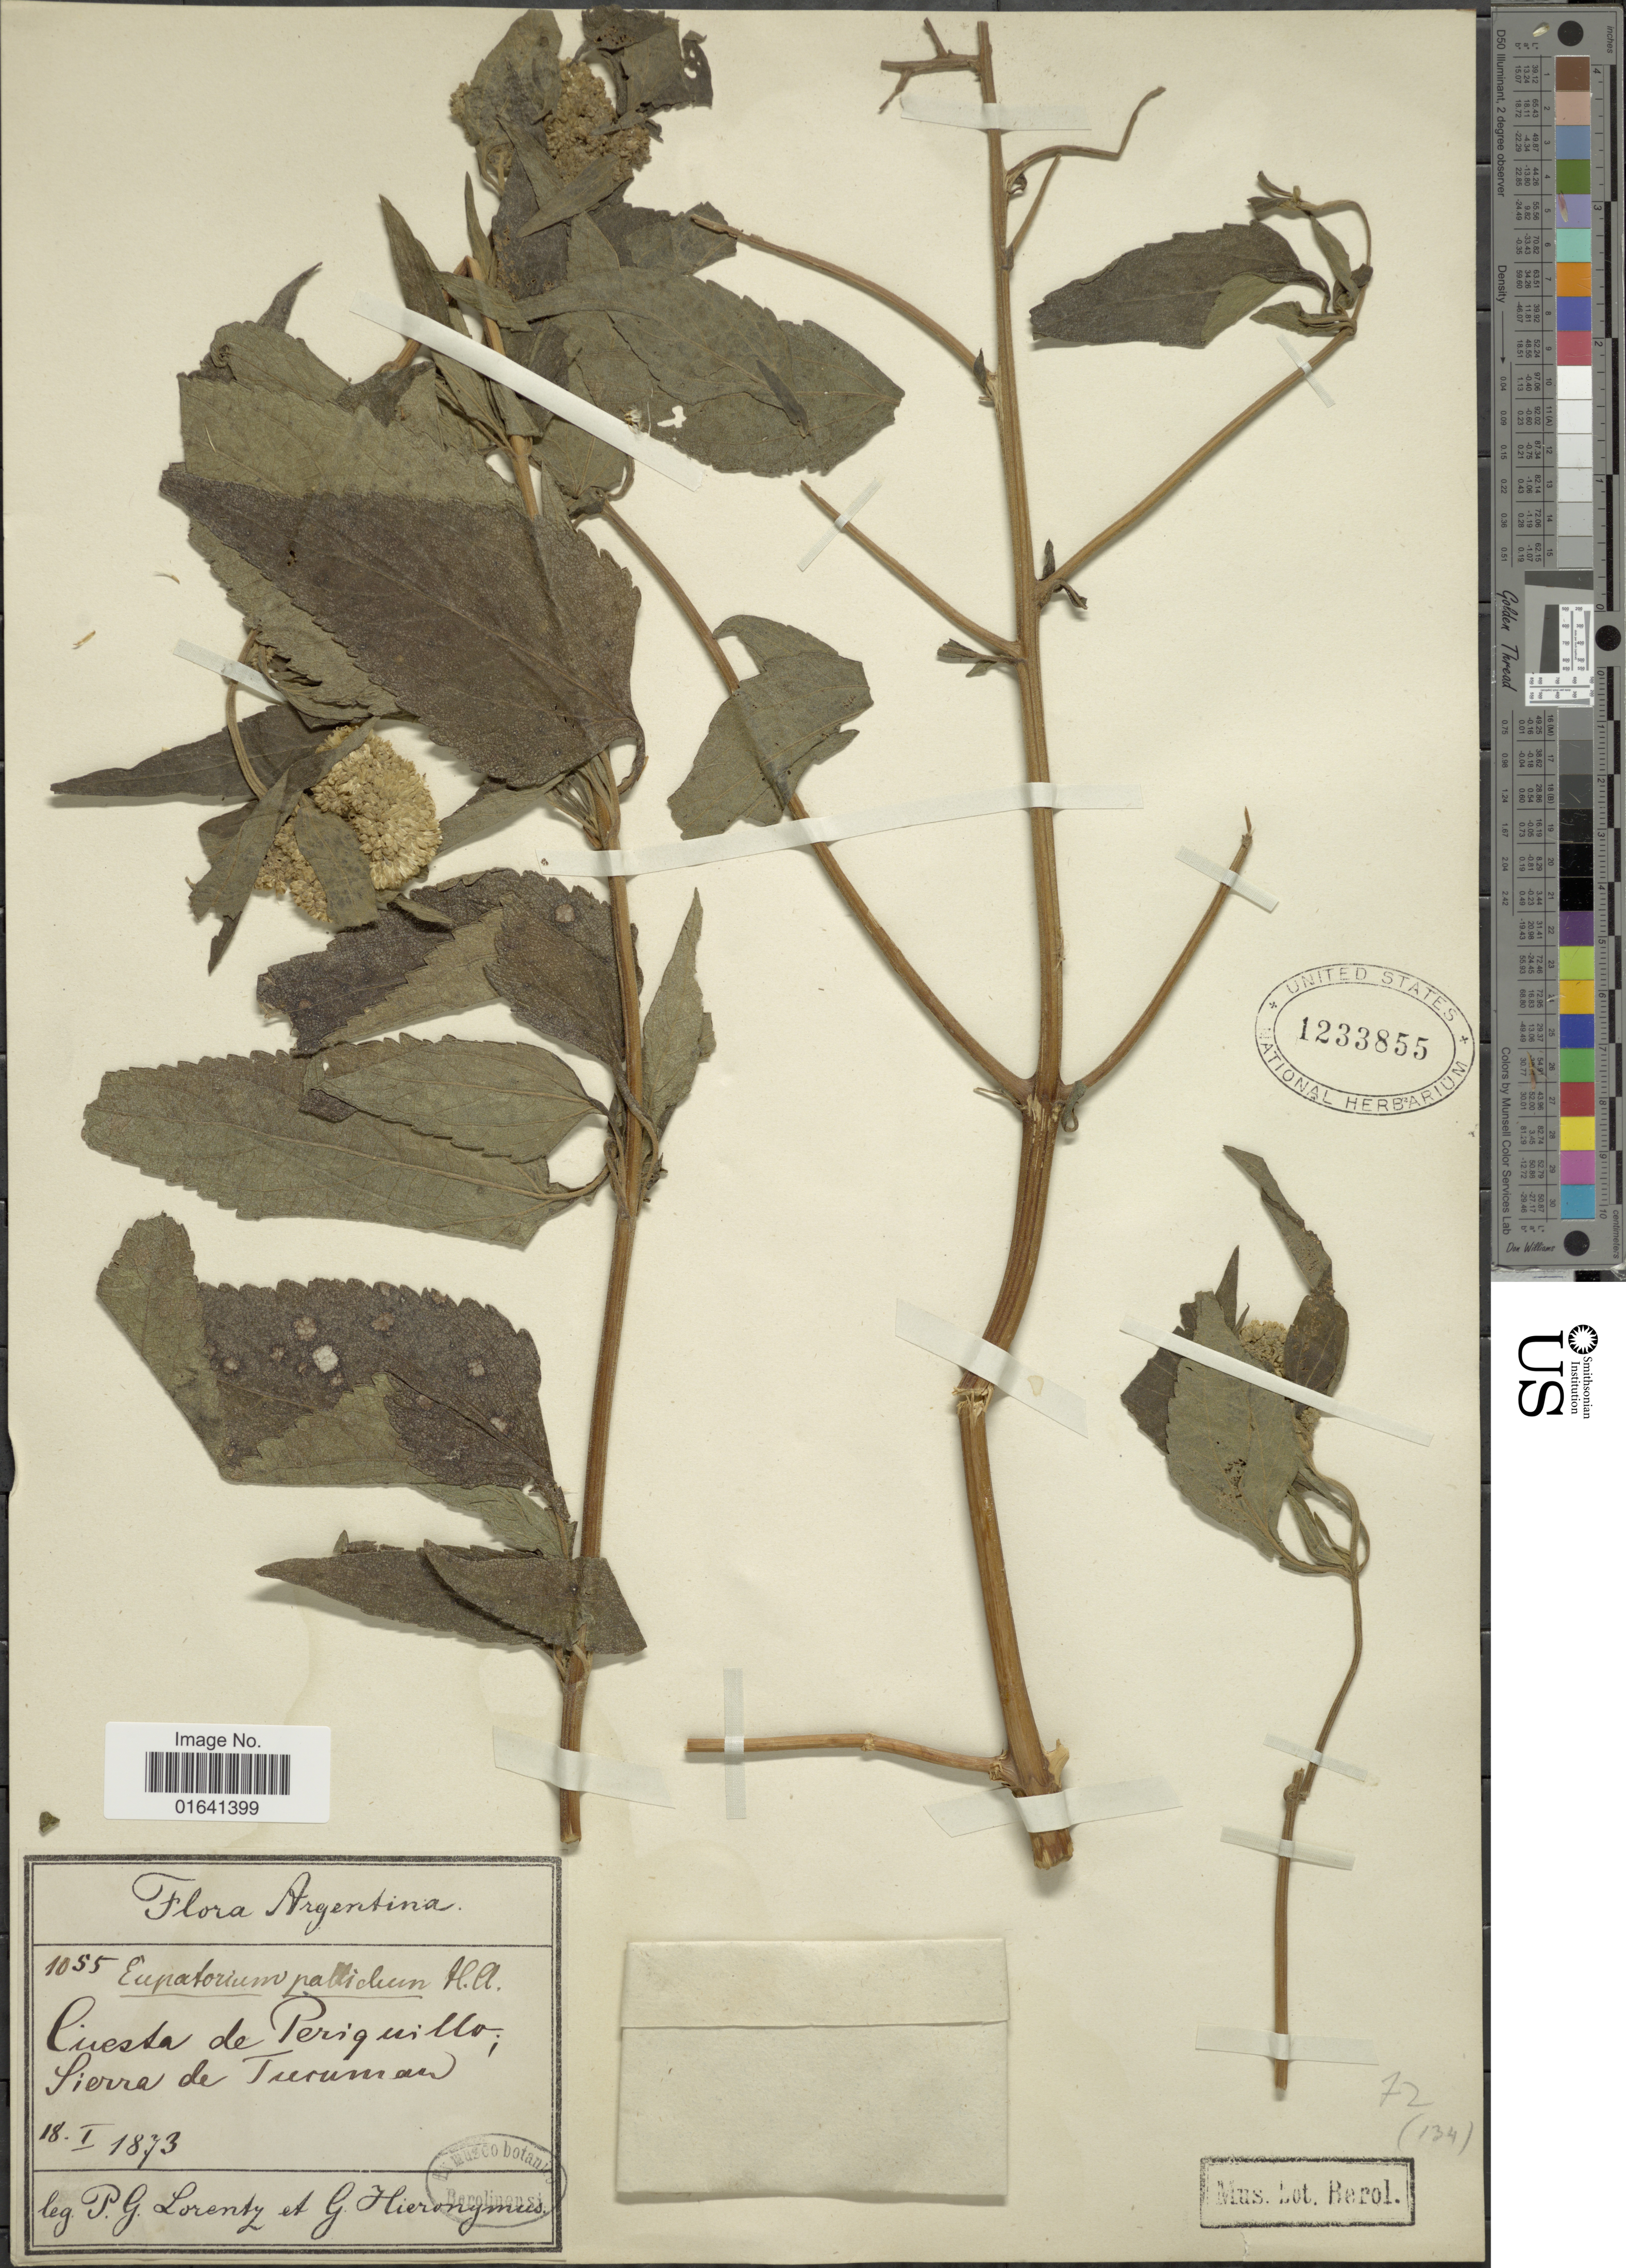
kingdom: Plantae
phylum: Tracheophyta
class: Magnoliopsida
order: Asterales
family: Asteraceae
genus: Austroeupatorium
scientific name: Austroeupatorium inulaefolium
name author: (Kunth) R.M. King & H. Rob.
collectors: P. G. Lorentz & G. H. Hieronymus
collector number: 1055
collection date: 1873-01-18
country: Argentina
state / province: Tucuman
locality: Cuesta de Periquillo; Sierra de Tucuman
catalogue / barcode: US 1233855